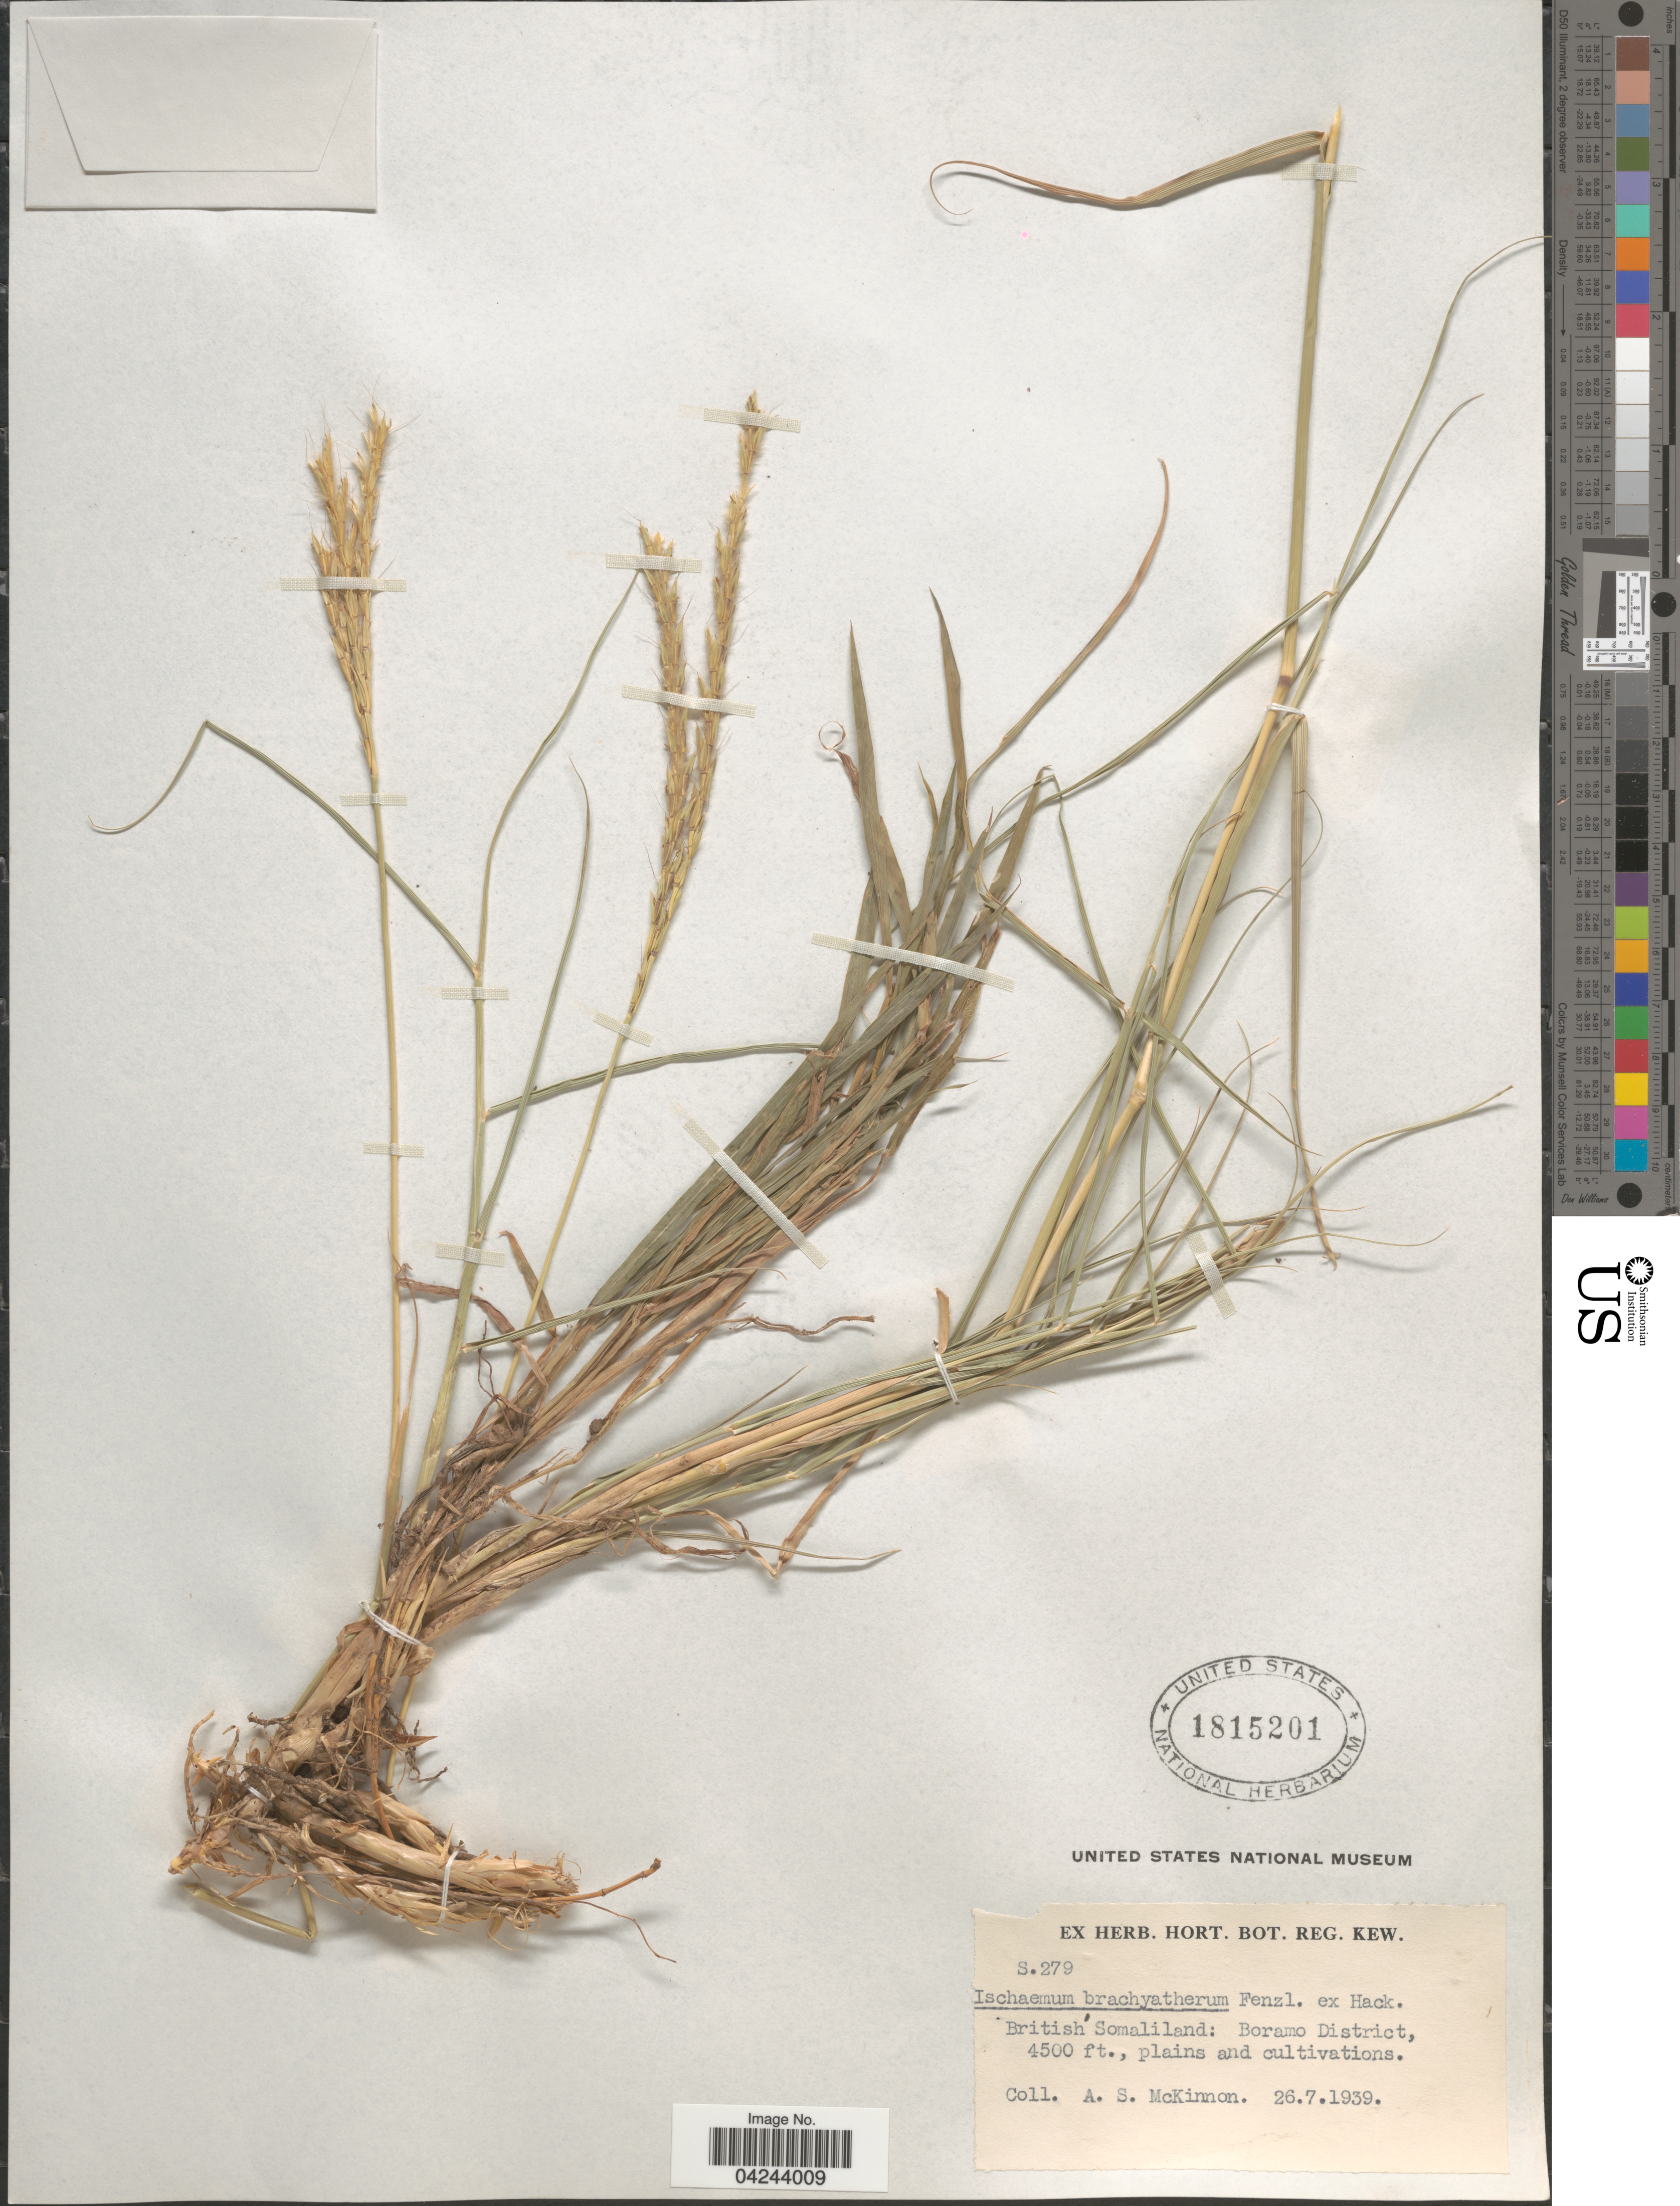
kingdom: Plantae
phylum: Tracheophyta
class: Liliopsida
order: Poales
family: Poaceae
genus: Ischaemum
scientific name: Ischaemum afrum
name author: (J.F. Gmel.) Dandy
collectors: A. Mckinnon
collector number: S279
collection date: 1939-07-26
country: Somalia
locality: British Somaliland: Boramo District.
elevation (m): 1372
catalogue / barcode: US 1815201